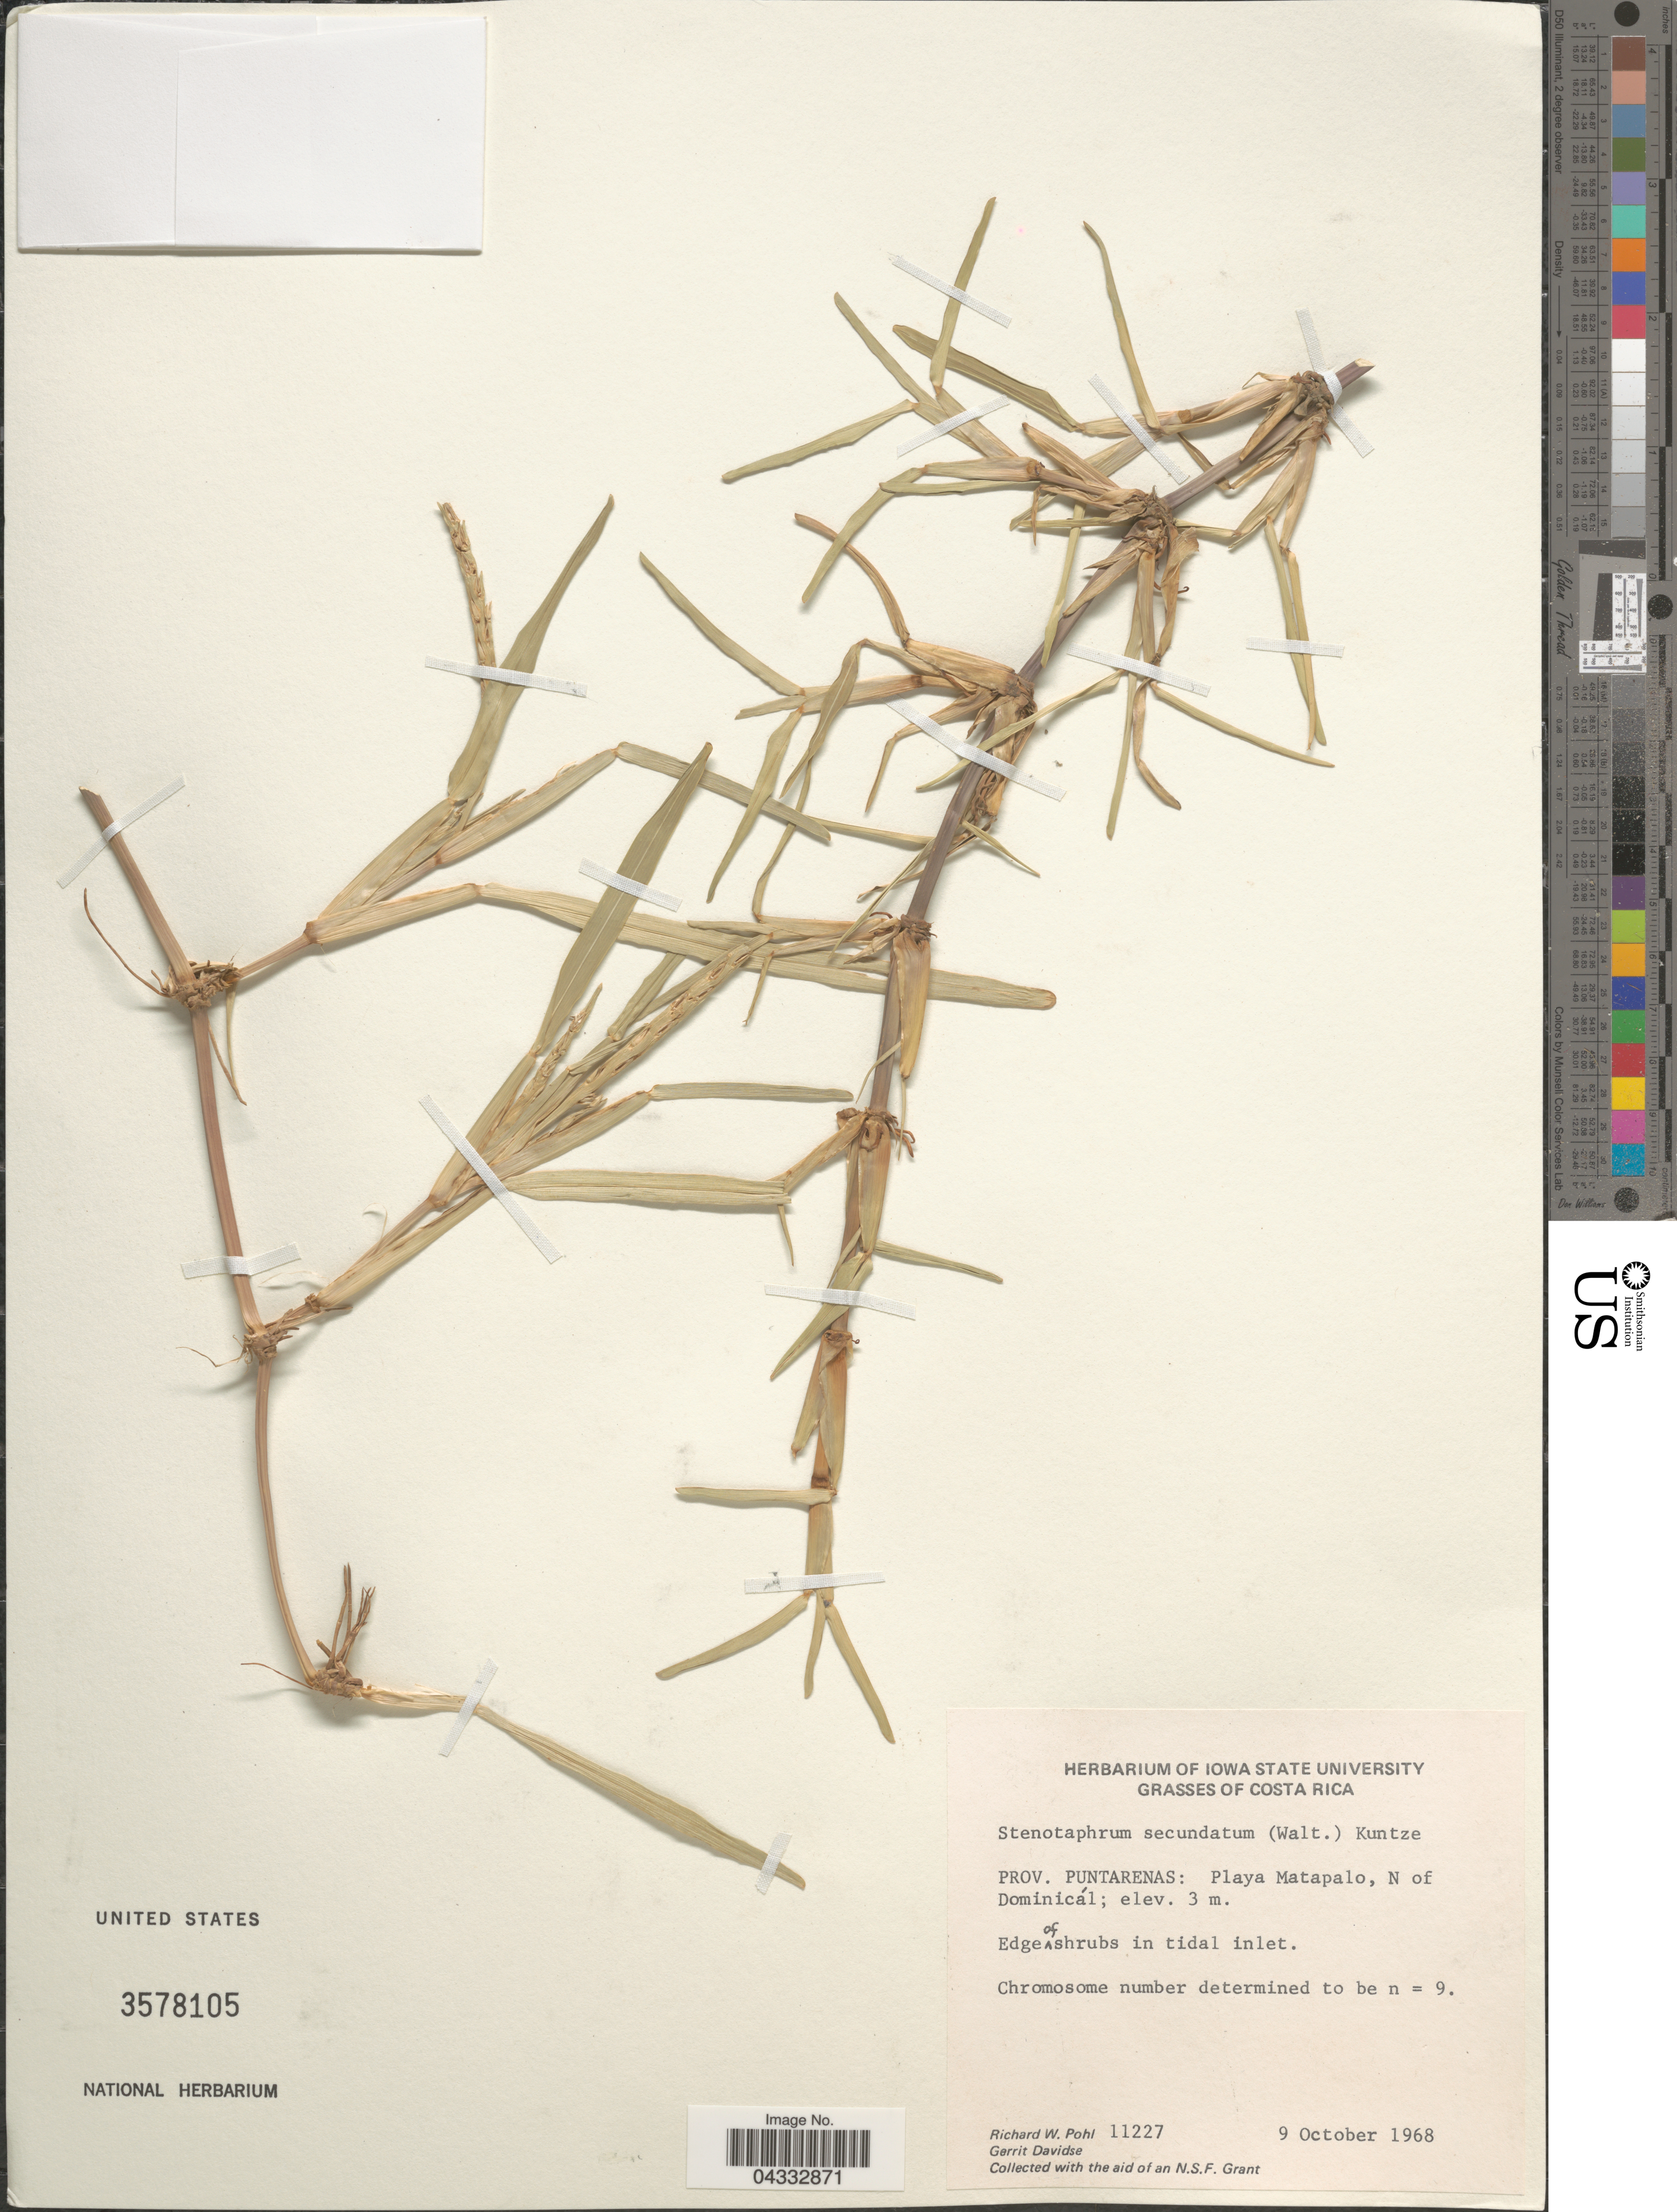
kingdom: Plantae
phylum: Tracheophyta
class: Liliopsida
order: Poales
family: Poaceae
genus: Stenotaphrum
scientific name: Stenotaphrum secundatum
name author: (Walter) Kuntze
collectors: R. W. Pohl & G. Davidse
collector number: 11227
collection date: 1968-10-09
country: Costa Rica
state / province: Puntarenas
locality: Playa Matapalo, N of Dominicál. Edge of shrubs in tidal inlet.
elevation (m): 3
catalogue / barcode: US 3578105